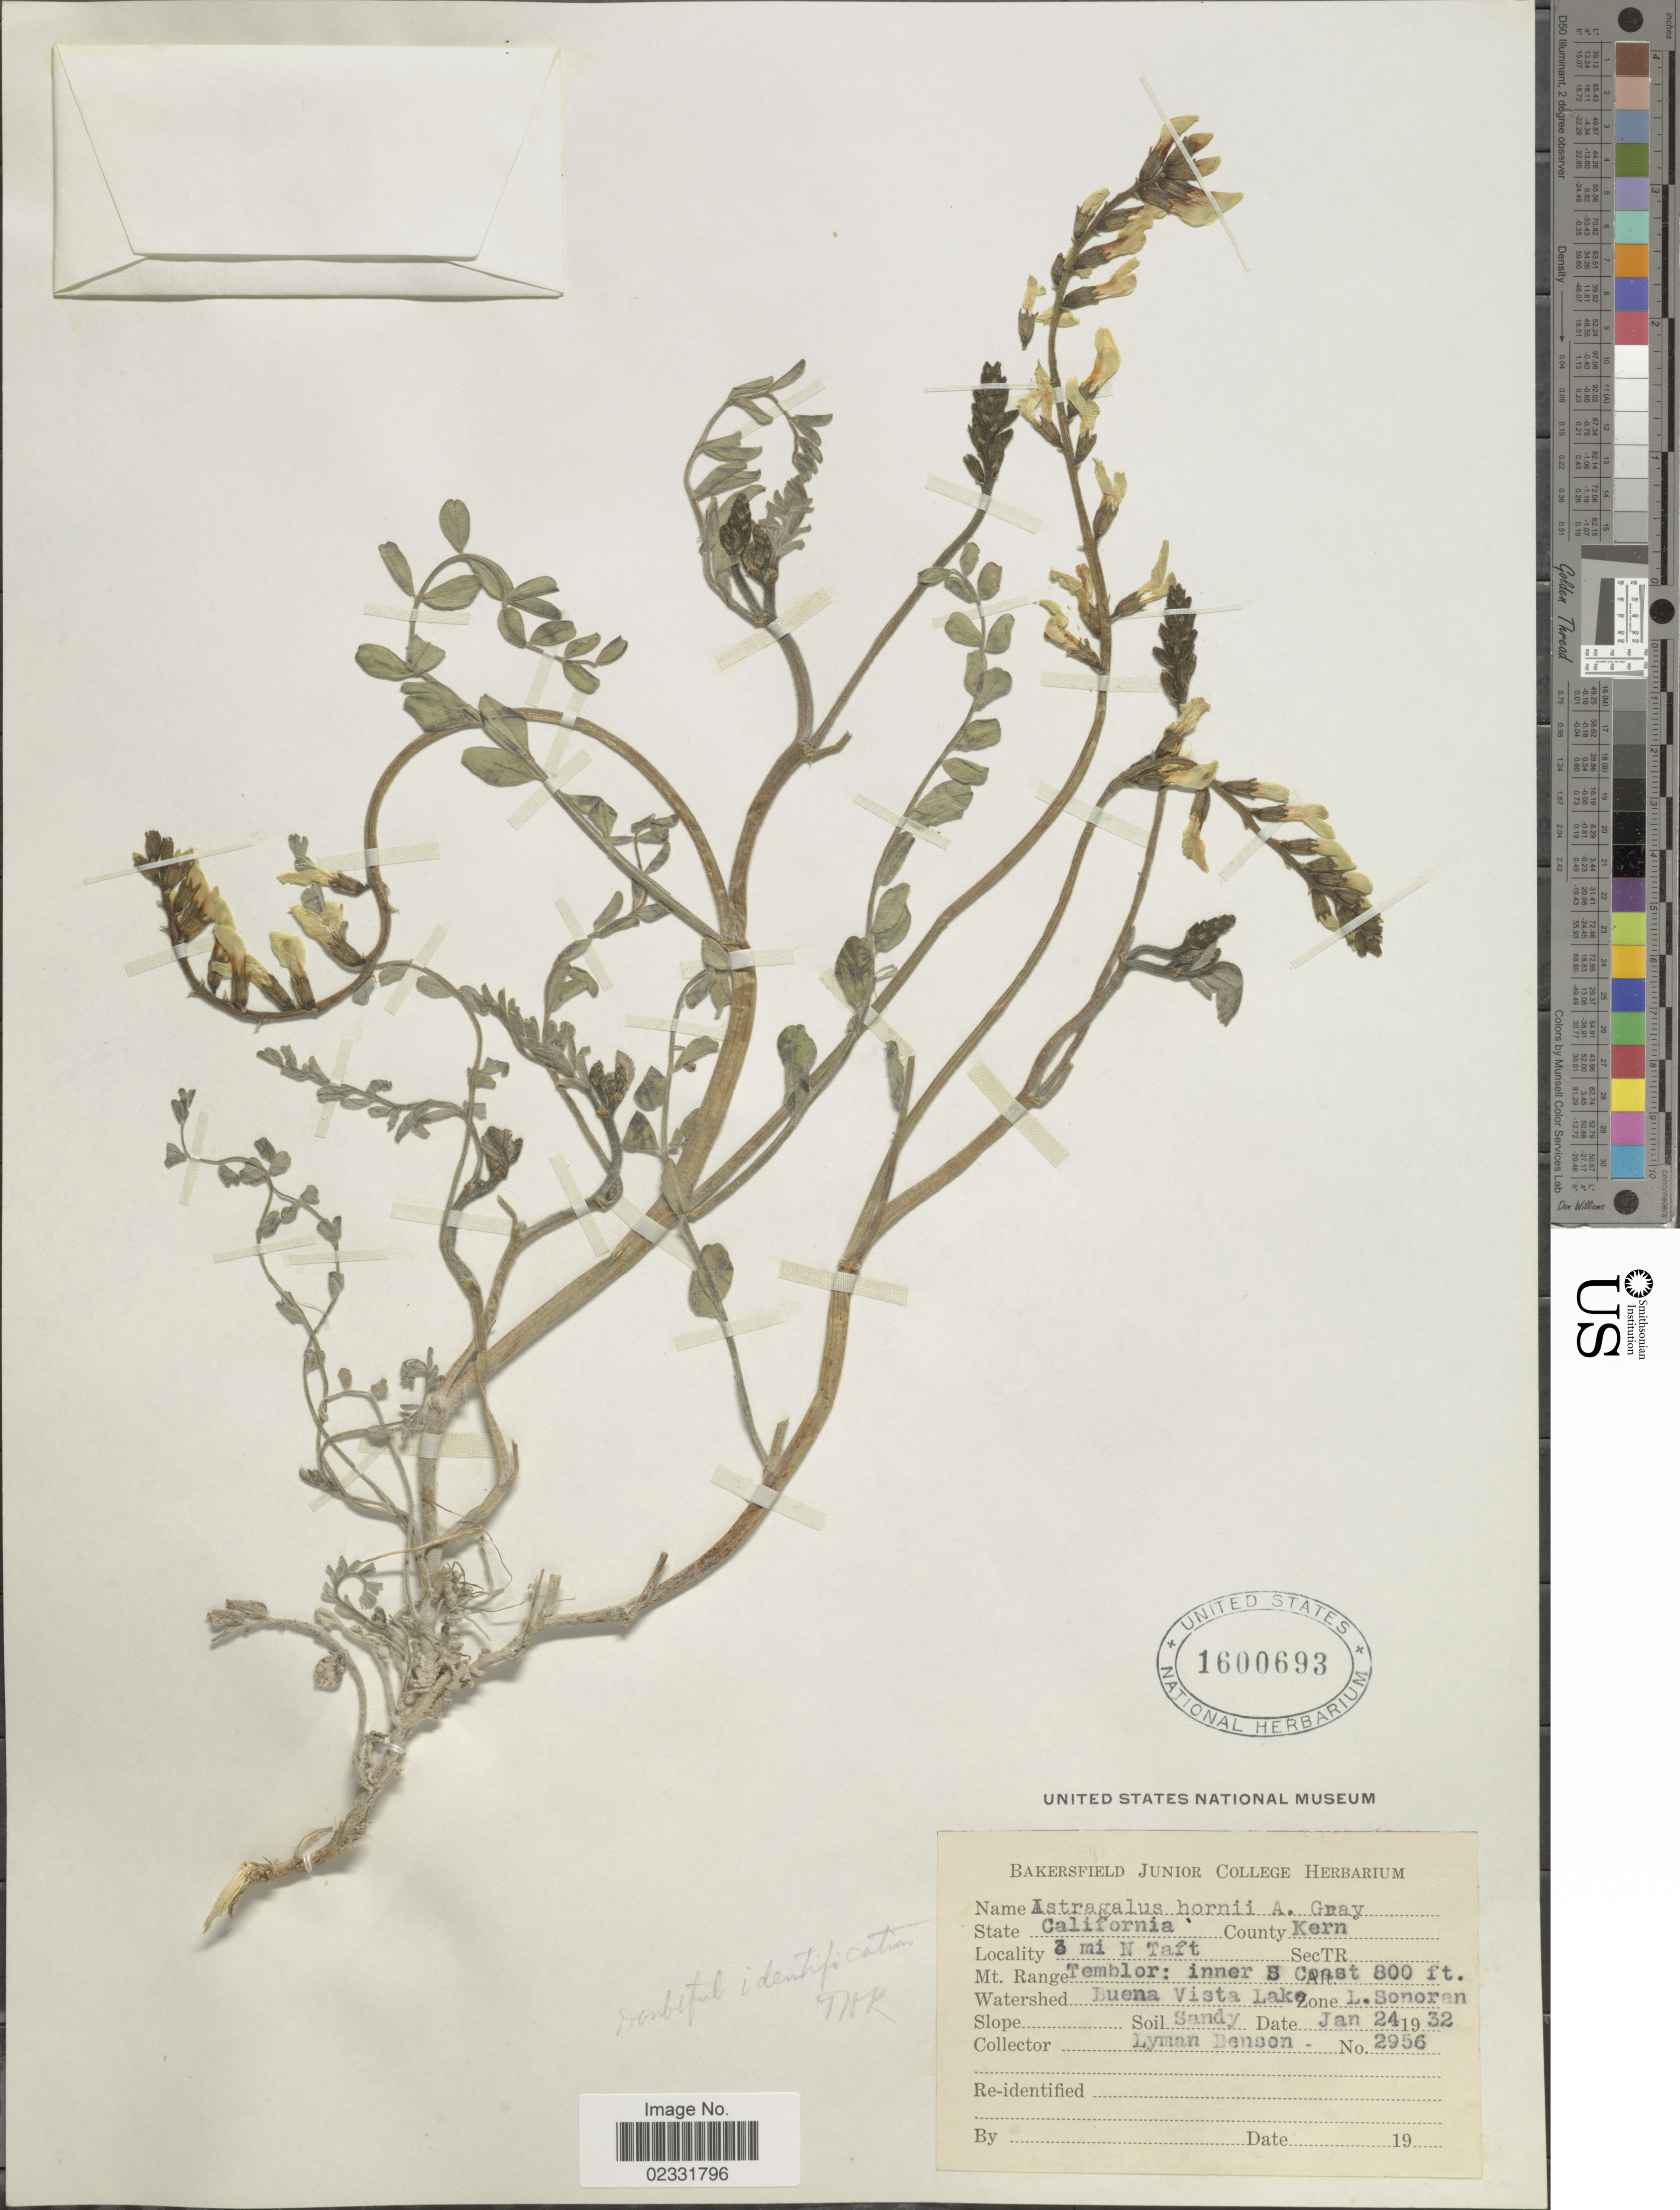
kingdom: Plantae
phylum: Tracheophyta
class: Magnoliopsida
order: Fabales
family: Fabaceae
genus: Astragalus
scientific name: Astragalus hornii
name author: A. Gray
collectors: L. D. Benson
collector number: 2956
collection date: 1932-01-24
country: United States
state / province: California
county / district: Kern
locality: Kern County, 3 mi N Taft, Mt. Range: inner S coast, Watershed Buena Vista Lake, L. Sonoran Zone.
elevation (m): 244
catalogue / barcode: US 1600693